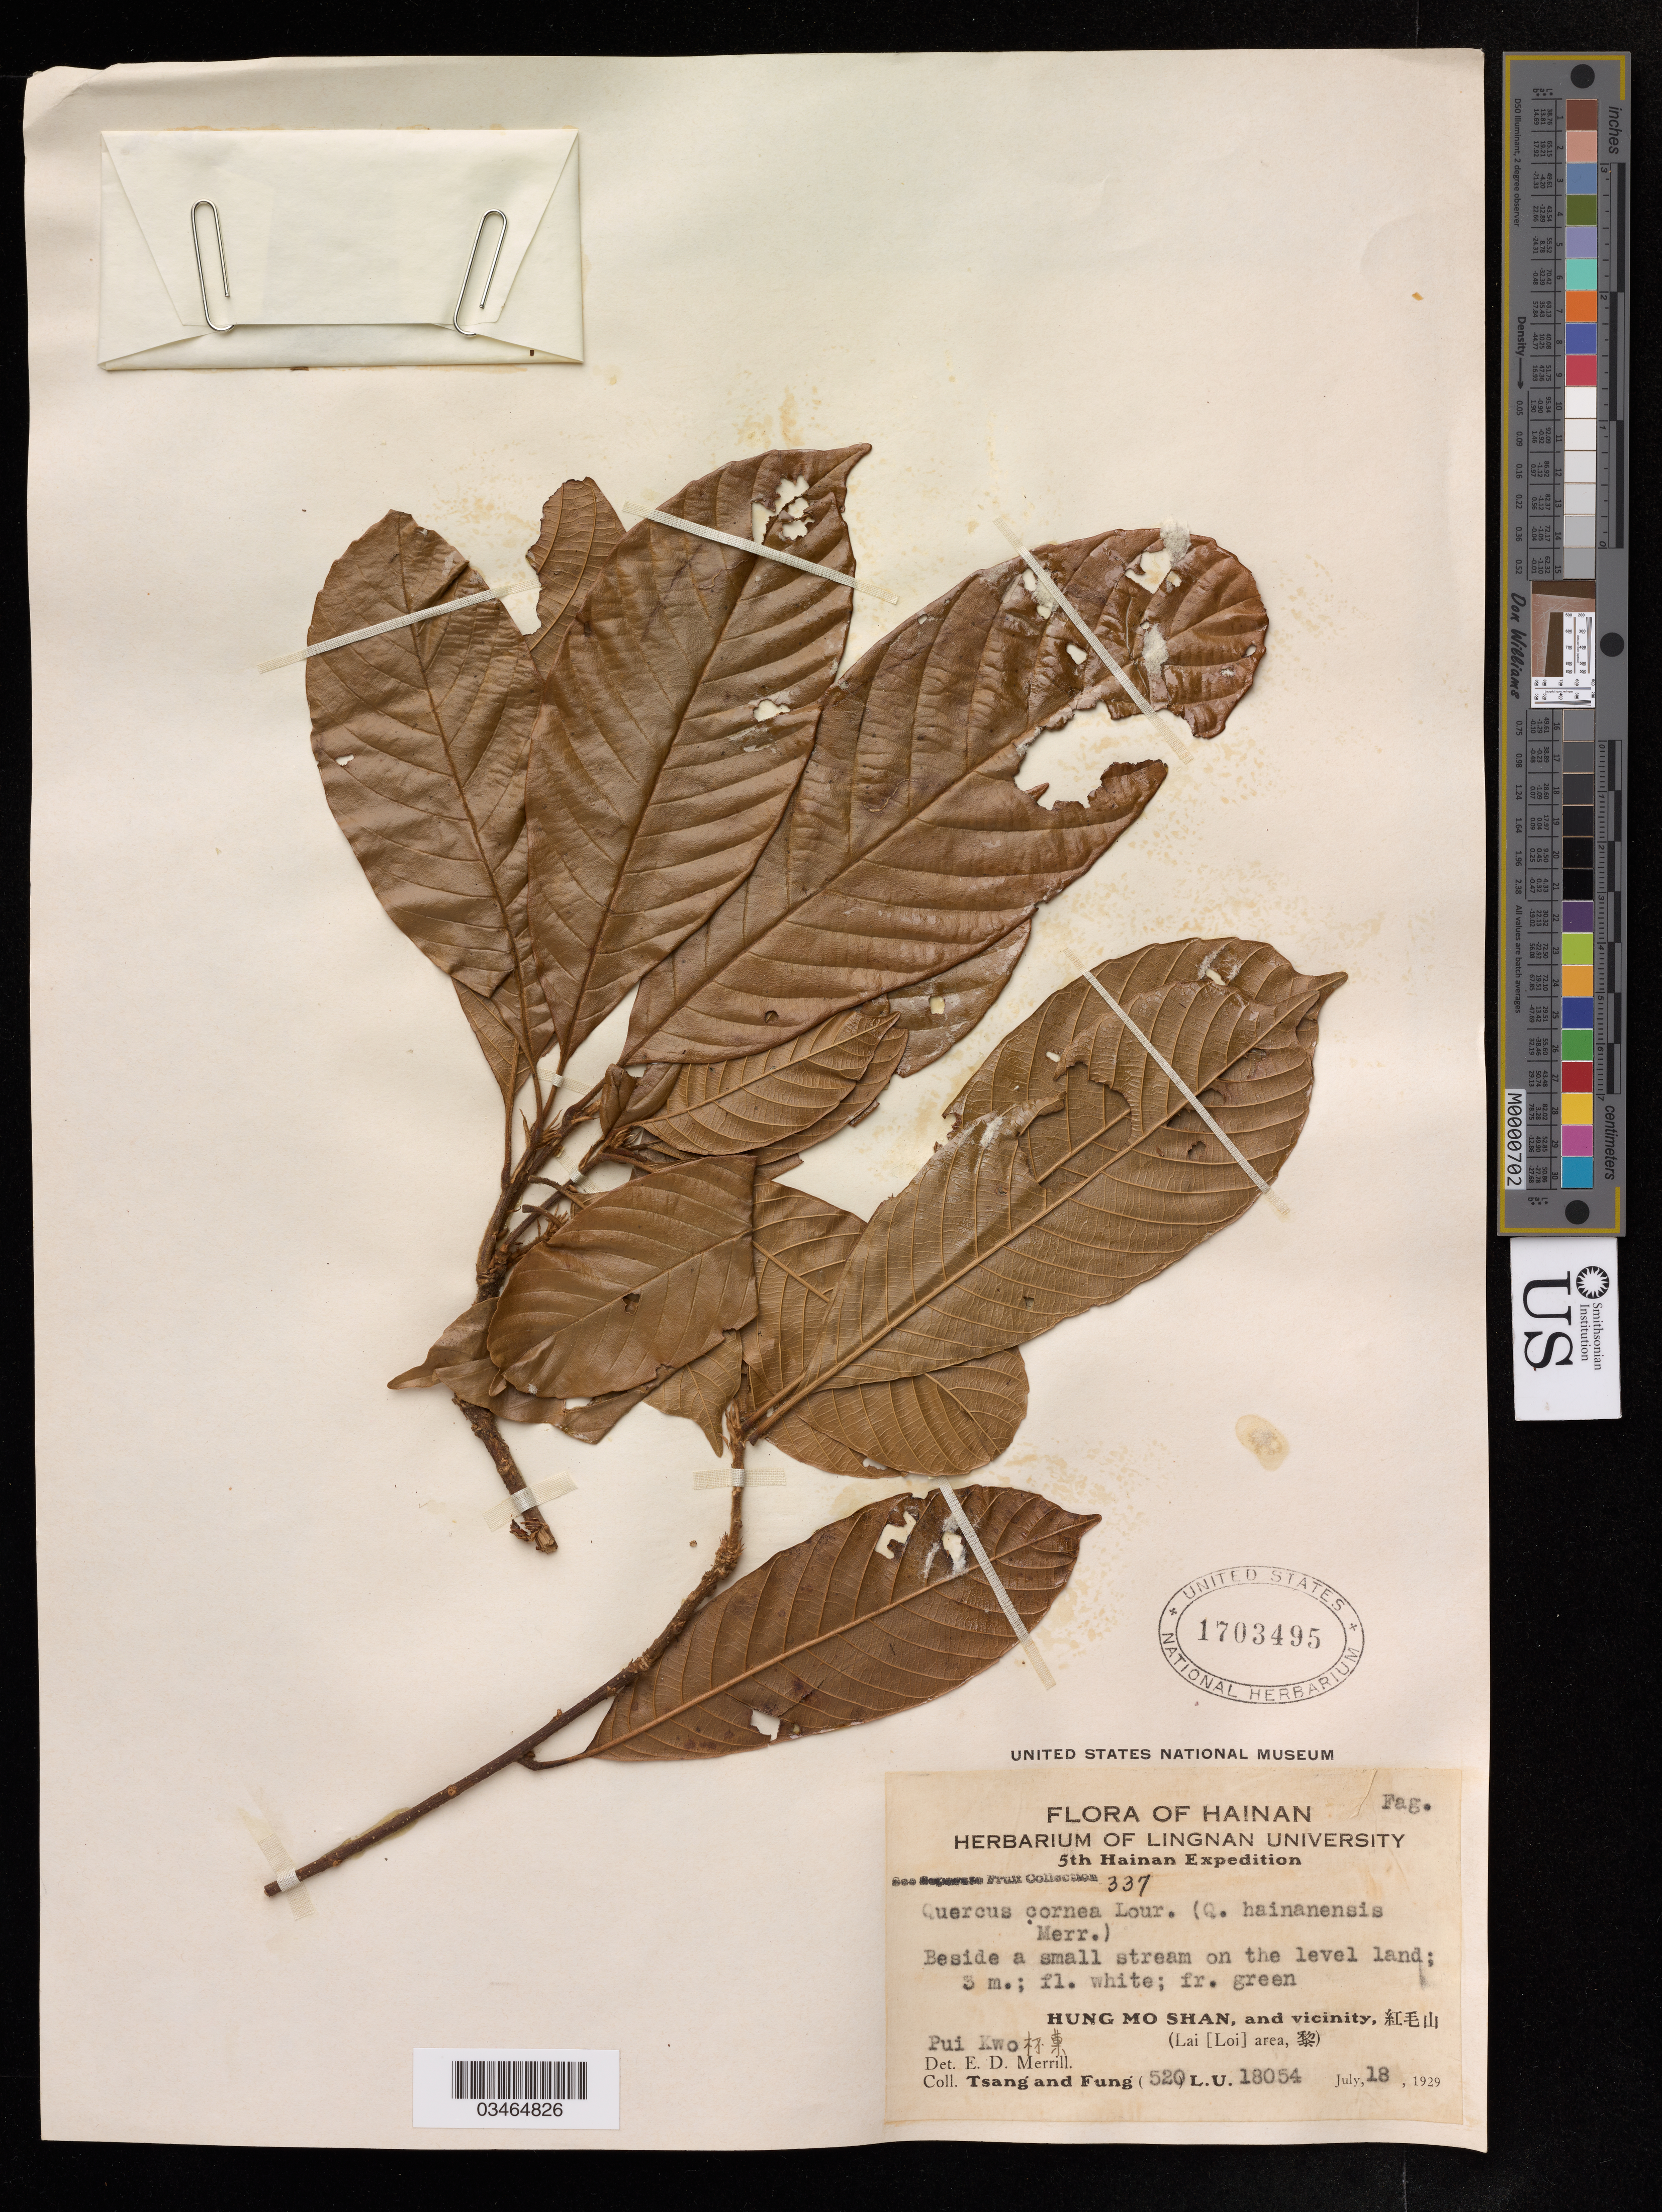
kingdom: Plantae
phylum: Tracheophyta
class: Magnoliopsida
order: Fagales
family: Fagaceae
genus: Quercus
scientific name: Quercus cornea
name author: Lour.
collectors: L. Tsang & L. Fung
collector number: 520/18054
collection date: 1929-07-18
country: China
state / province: Hainan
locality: Hung Mo Shan, and vicinity, X (Lai [Loi] area X).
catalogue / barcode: US 1703495